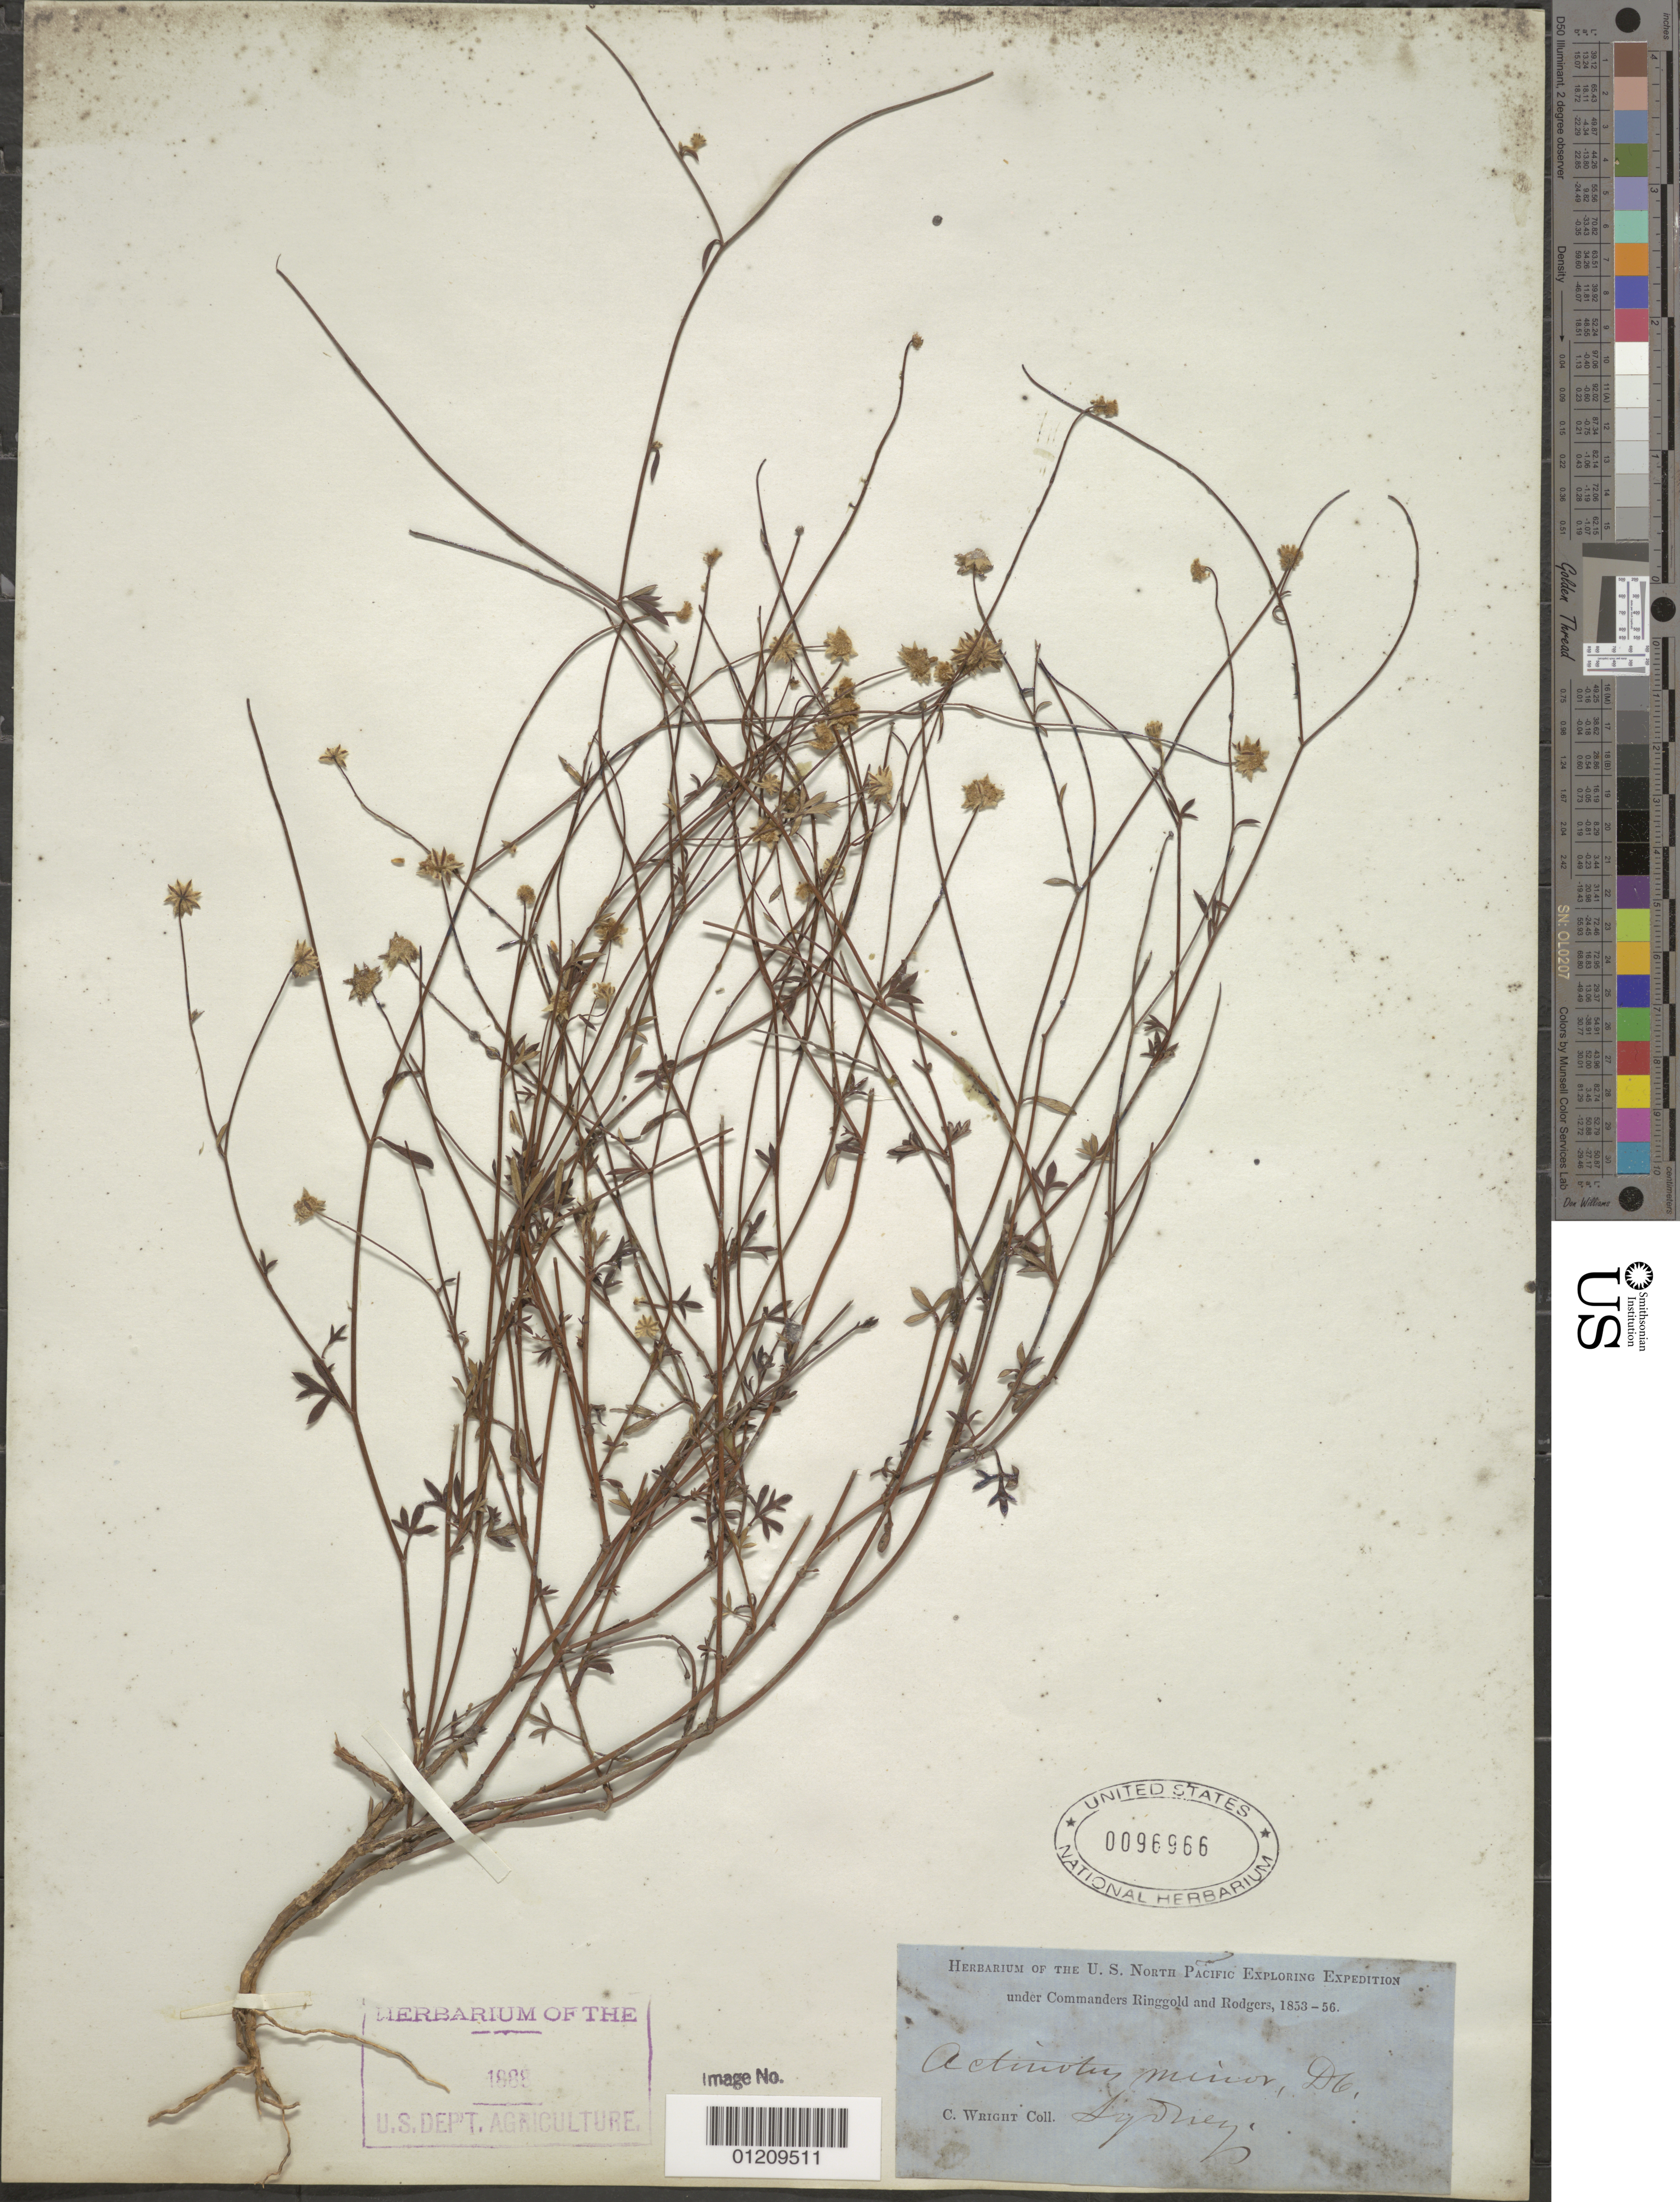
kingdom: Plantae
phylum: Tracheophyta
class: Magnoliopsida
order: Apiales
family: Apiaceae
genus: Actinotus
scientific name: Actinotus minor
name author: (Sm.) DC.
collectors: C. Wright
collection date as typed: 1853 to -- -- 1856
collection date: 1853/1856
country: Australia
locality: Sydney.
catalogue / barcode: US 96966